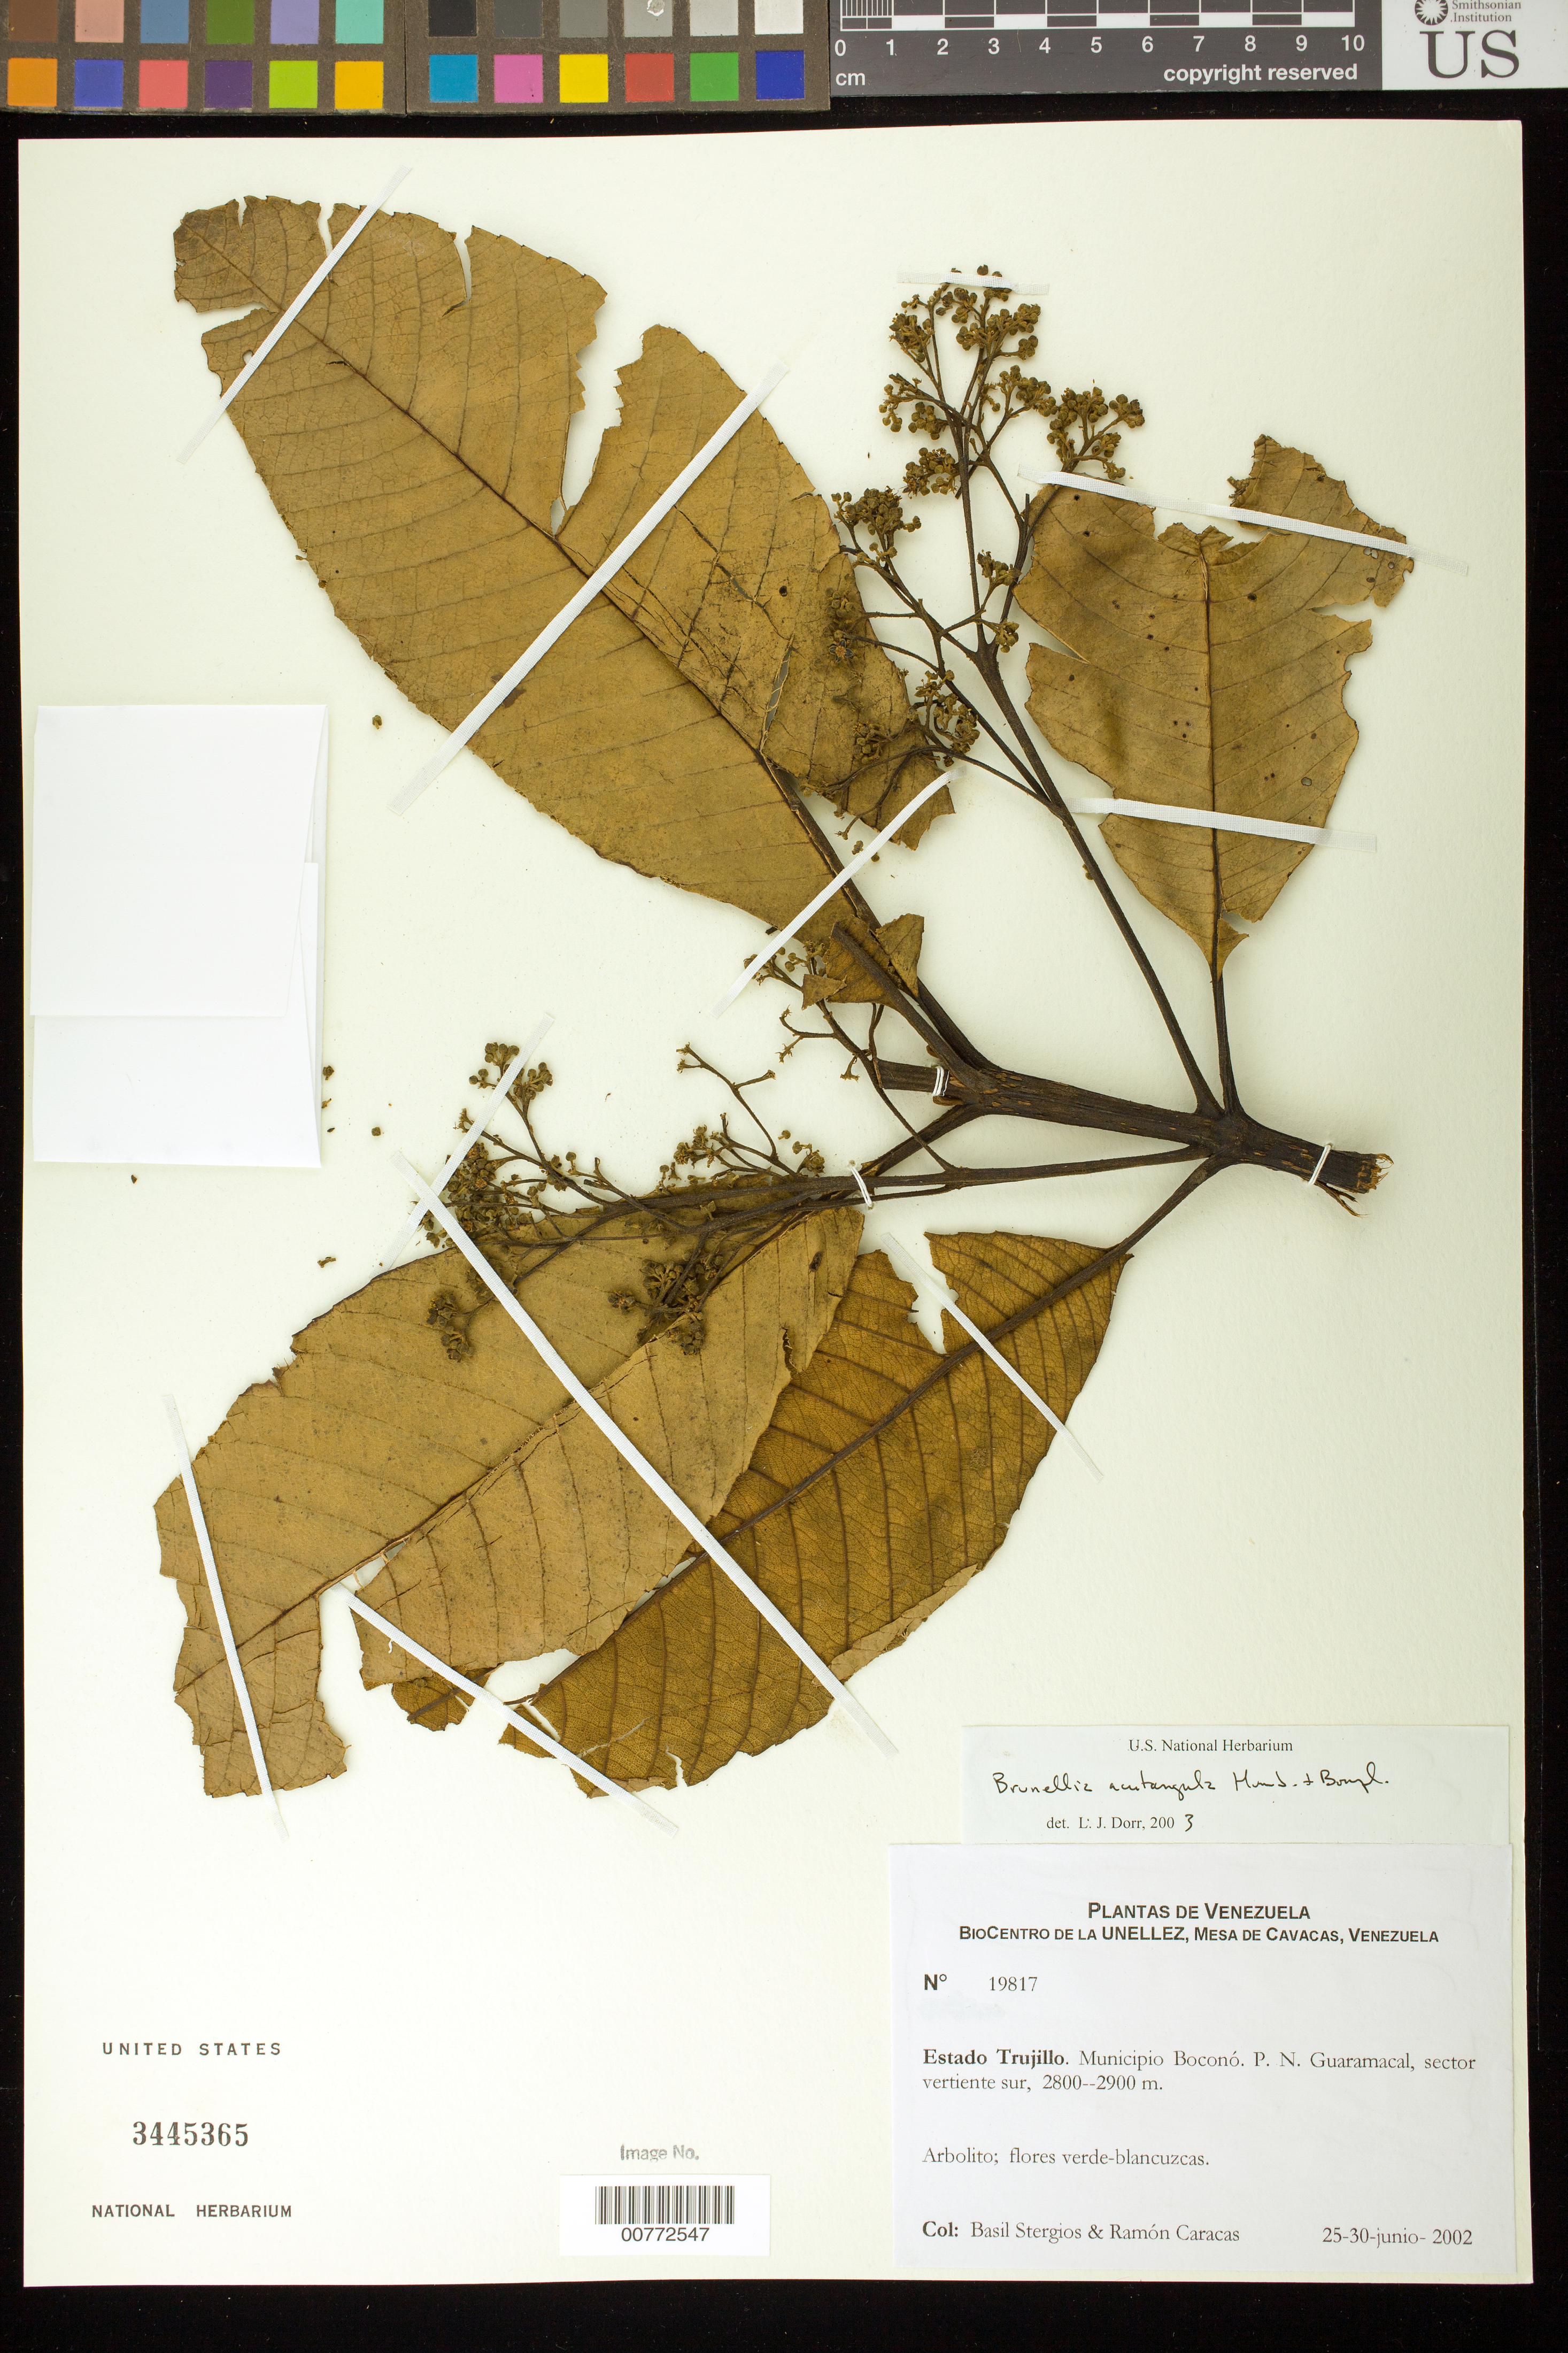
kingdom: Plantae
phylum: Tracheophyta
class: Magnoliopsida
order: Oxalidales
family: Brunelliaceae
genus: Brunellia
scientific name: Brunellia acutangula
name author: Humb. & Bonpl.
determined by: Dorr, L. J., (BOT), Smithsonian Institution - National Museum of Natural History (UNITED STATES)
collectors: B. G. Stergios & R. Caracas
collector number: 19817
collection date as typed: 25 Jun 2002 to 30 Jun 2002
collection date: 2002-06-25/2002-06-30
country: Venezuela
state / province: Trujillo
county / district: Boconó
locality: Parque Nacional Guaramacal, vertiente sur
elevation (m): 2800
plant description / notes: PORT, US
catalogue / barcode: US 3445365